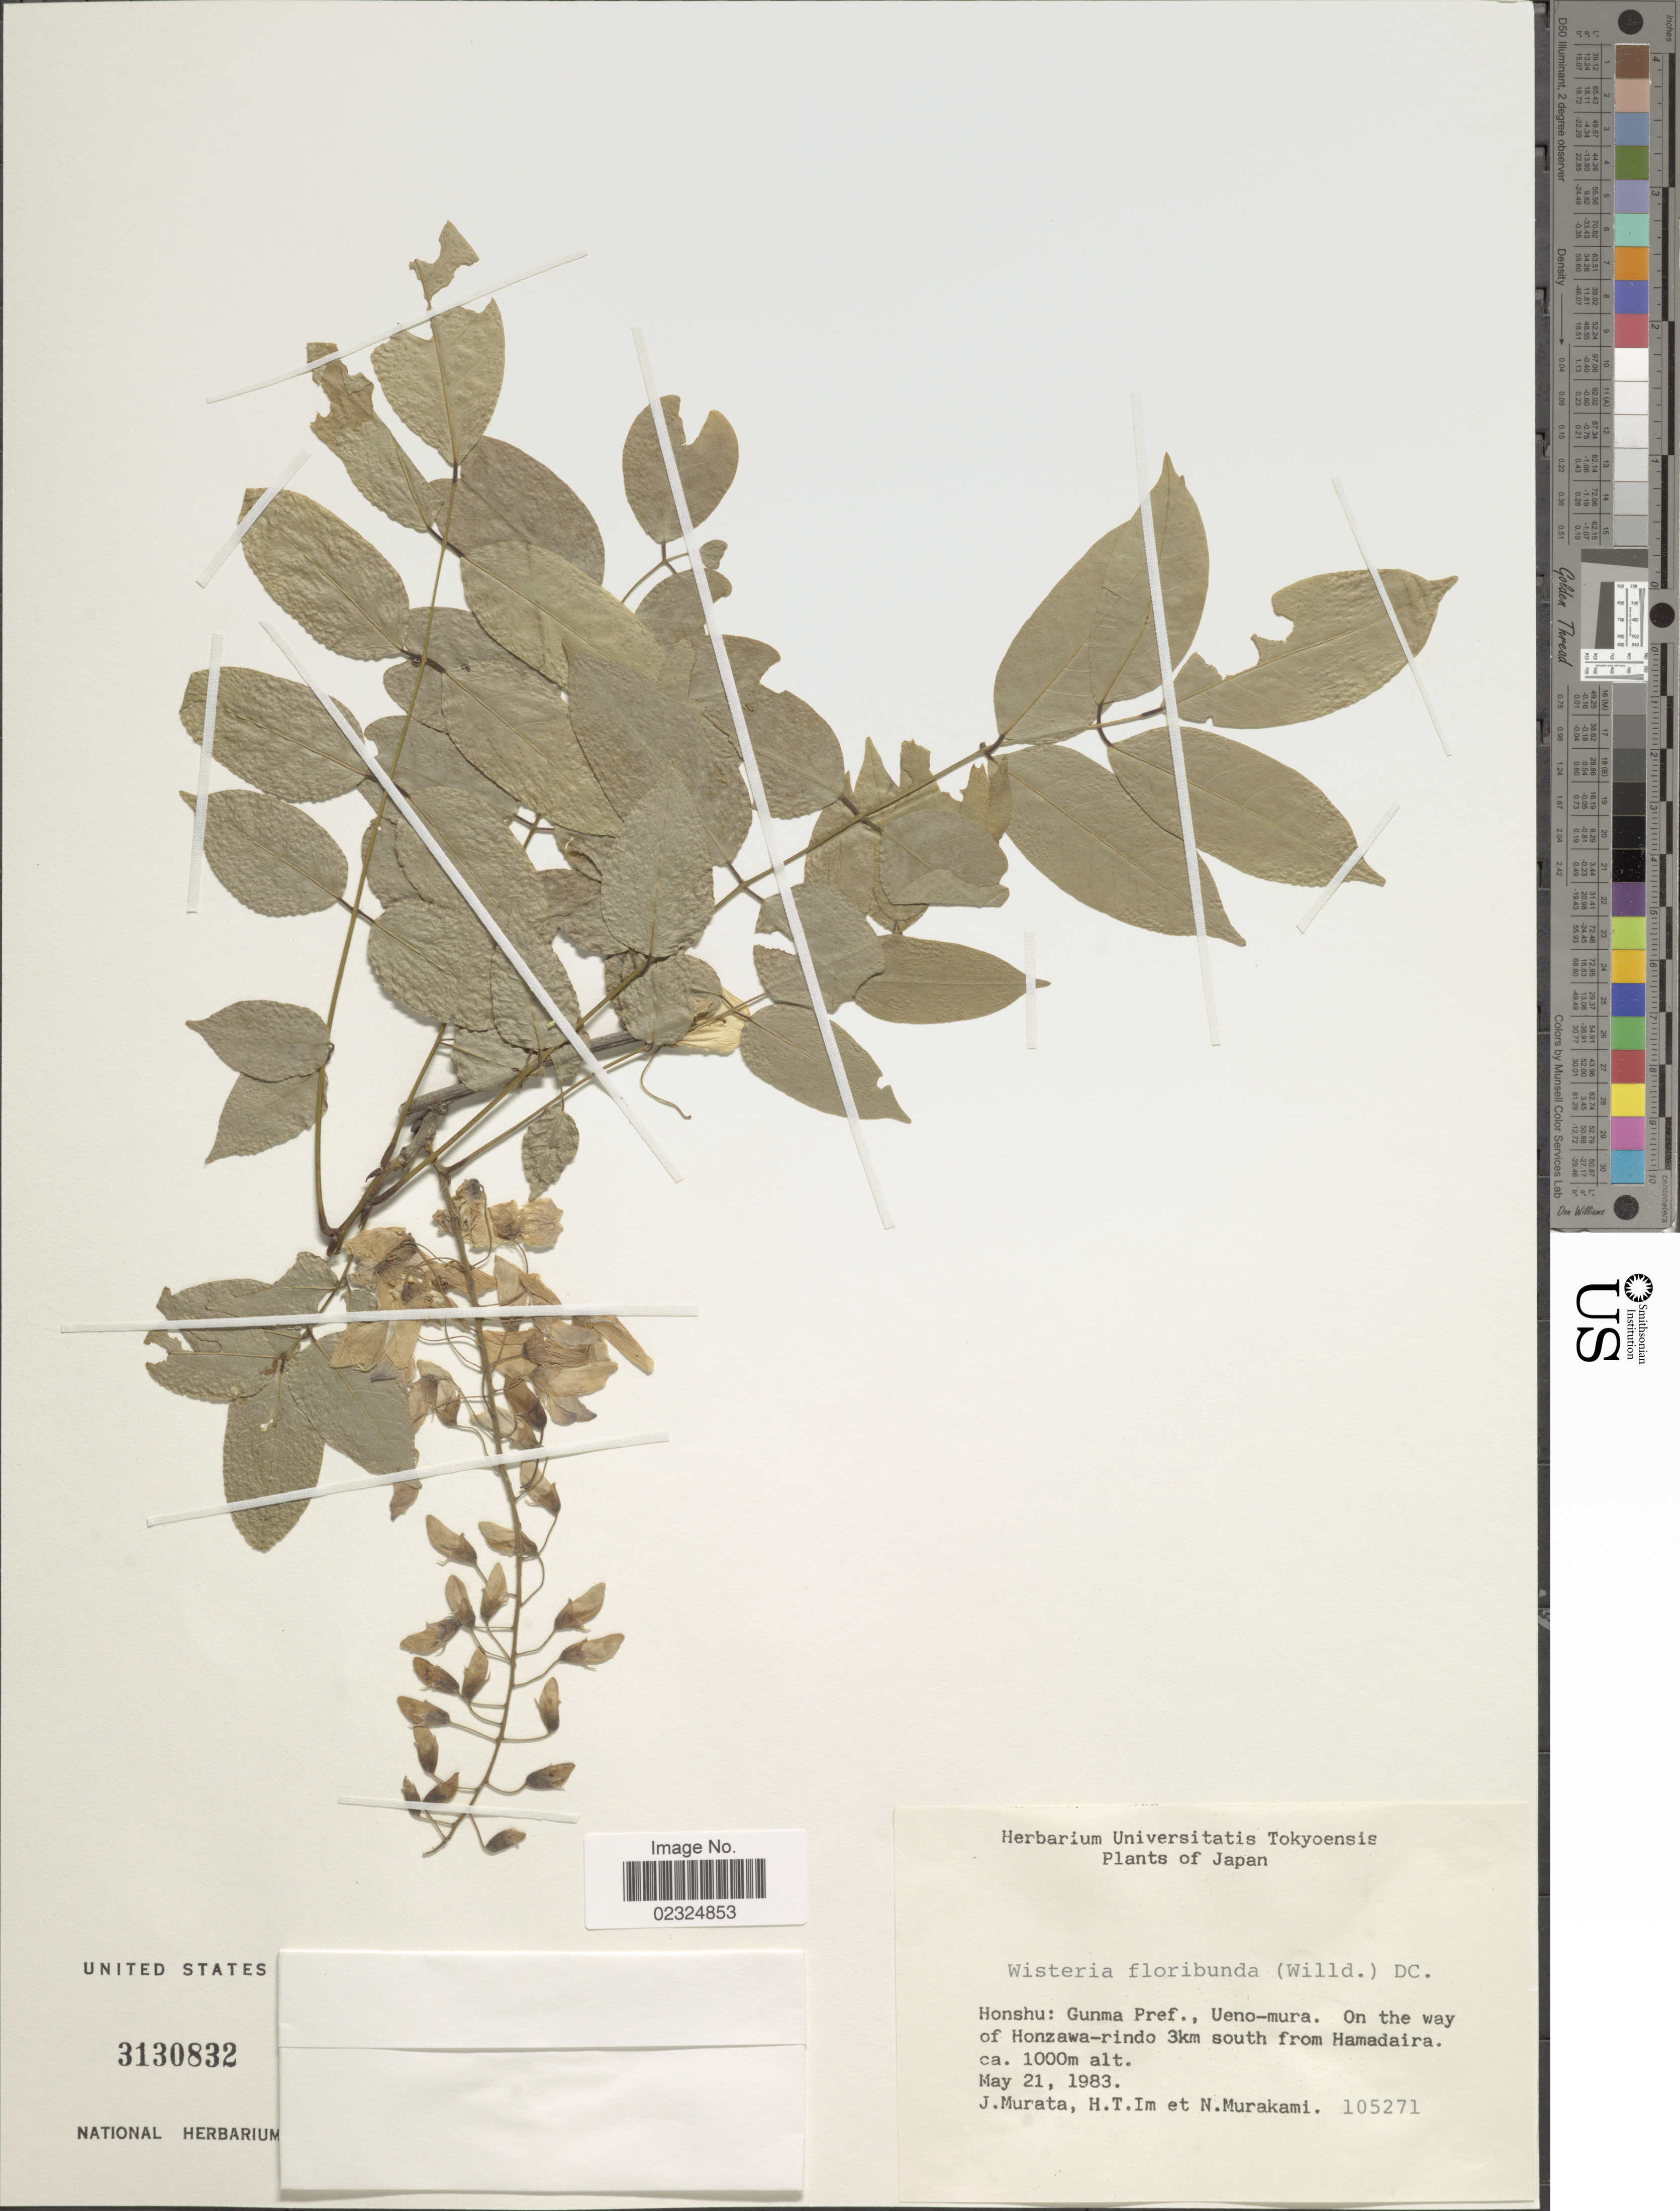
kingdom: Plantae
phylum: Tracheophyta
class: Magnoliopsida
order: Fabales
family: Fabaceae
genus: Wisteria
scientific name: Wisteria floribunda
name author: (Willd.) DC.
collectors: G. Murata, H. Im & N. Murakami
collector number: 105271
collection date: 1983-05-21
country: Japan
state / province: Gunma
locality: Honshu: Gunma Pref., Ueno-mura, on the way of Honzawa-rindo 3 km south from Hamadaira.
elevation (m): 1000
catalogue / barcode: US 3130832